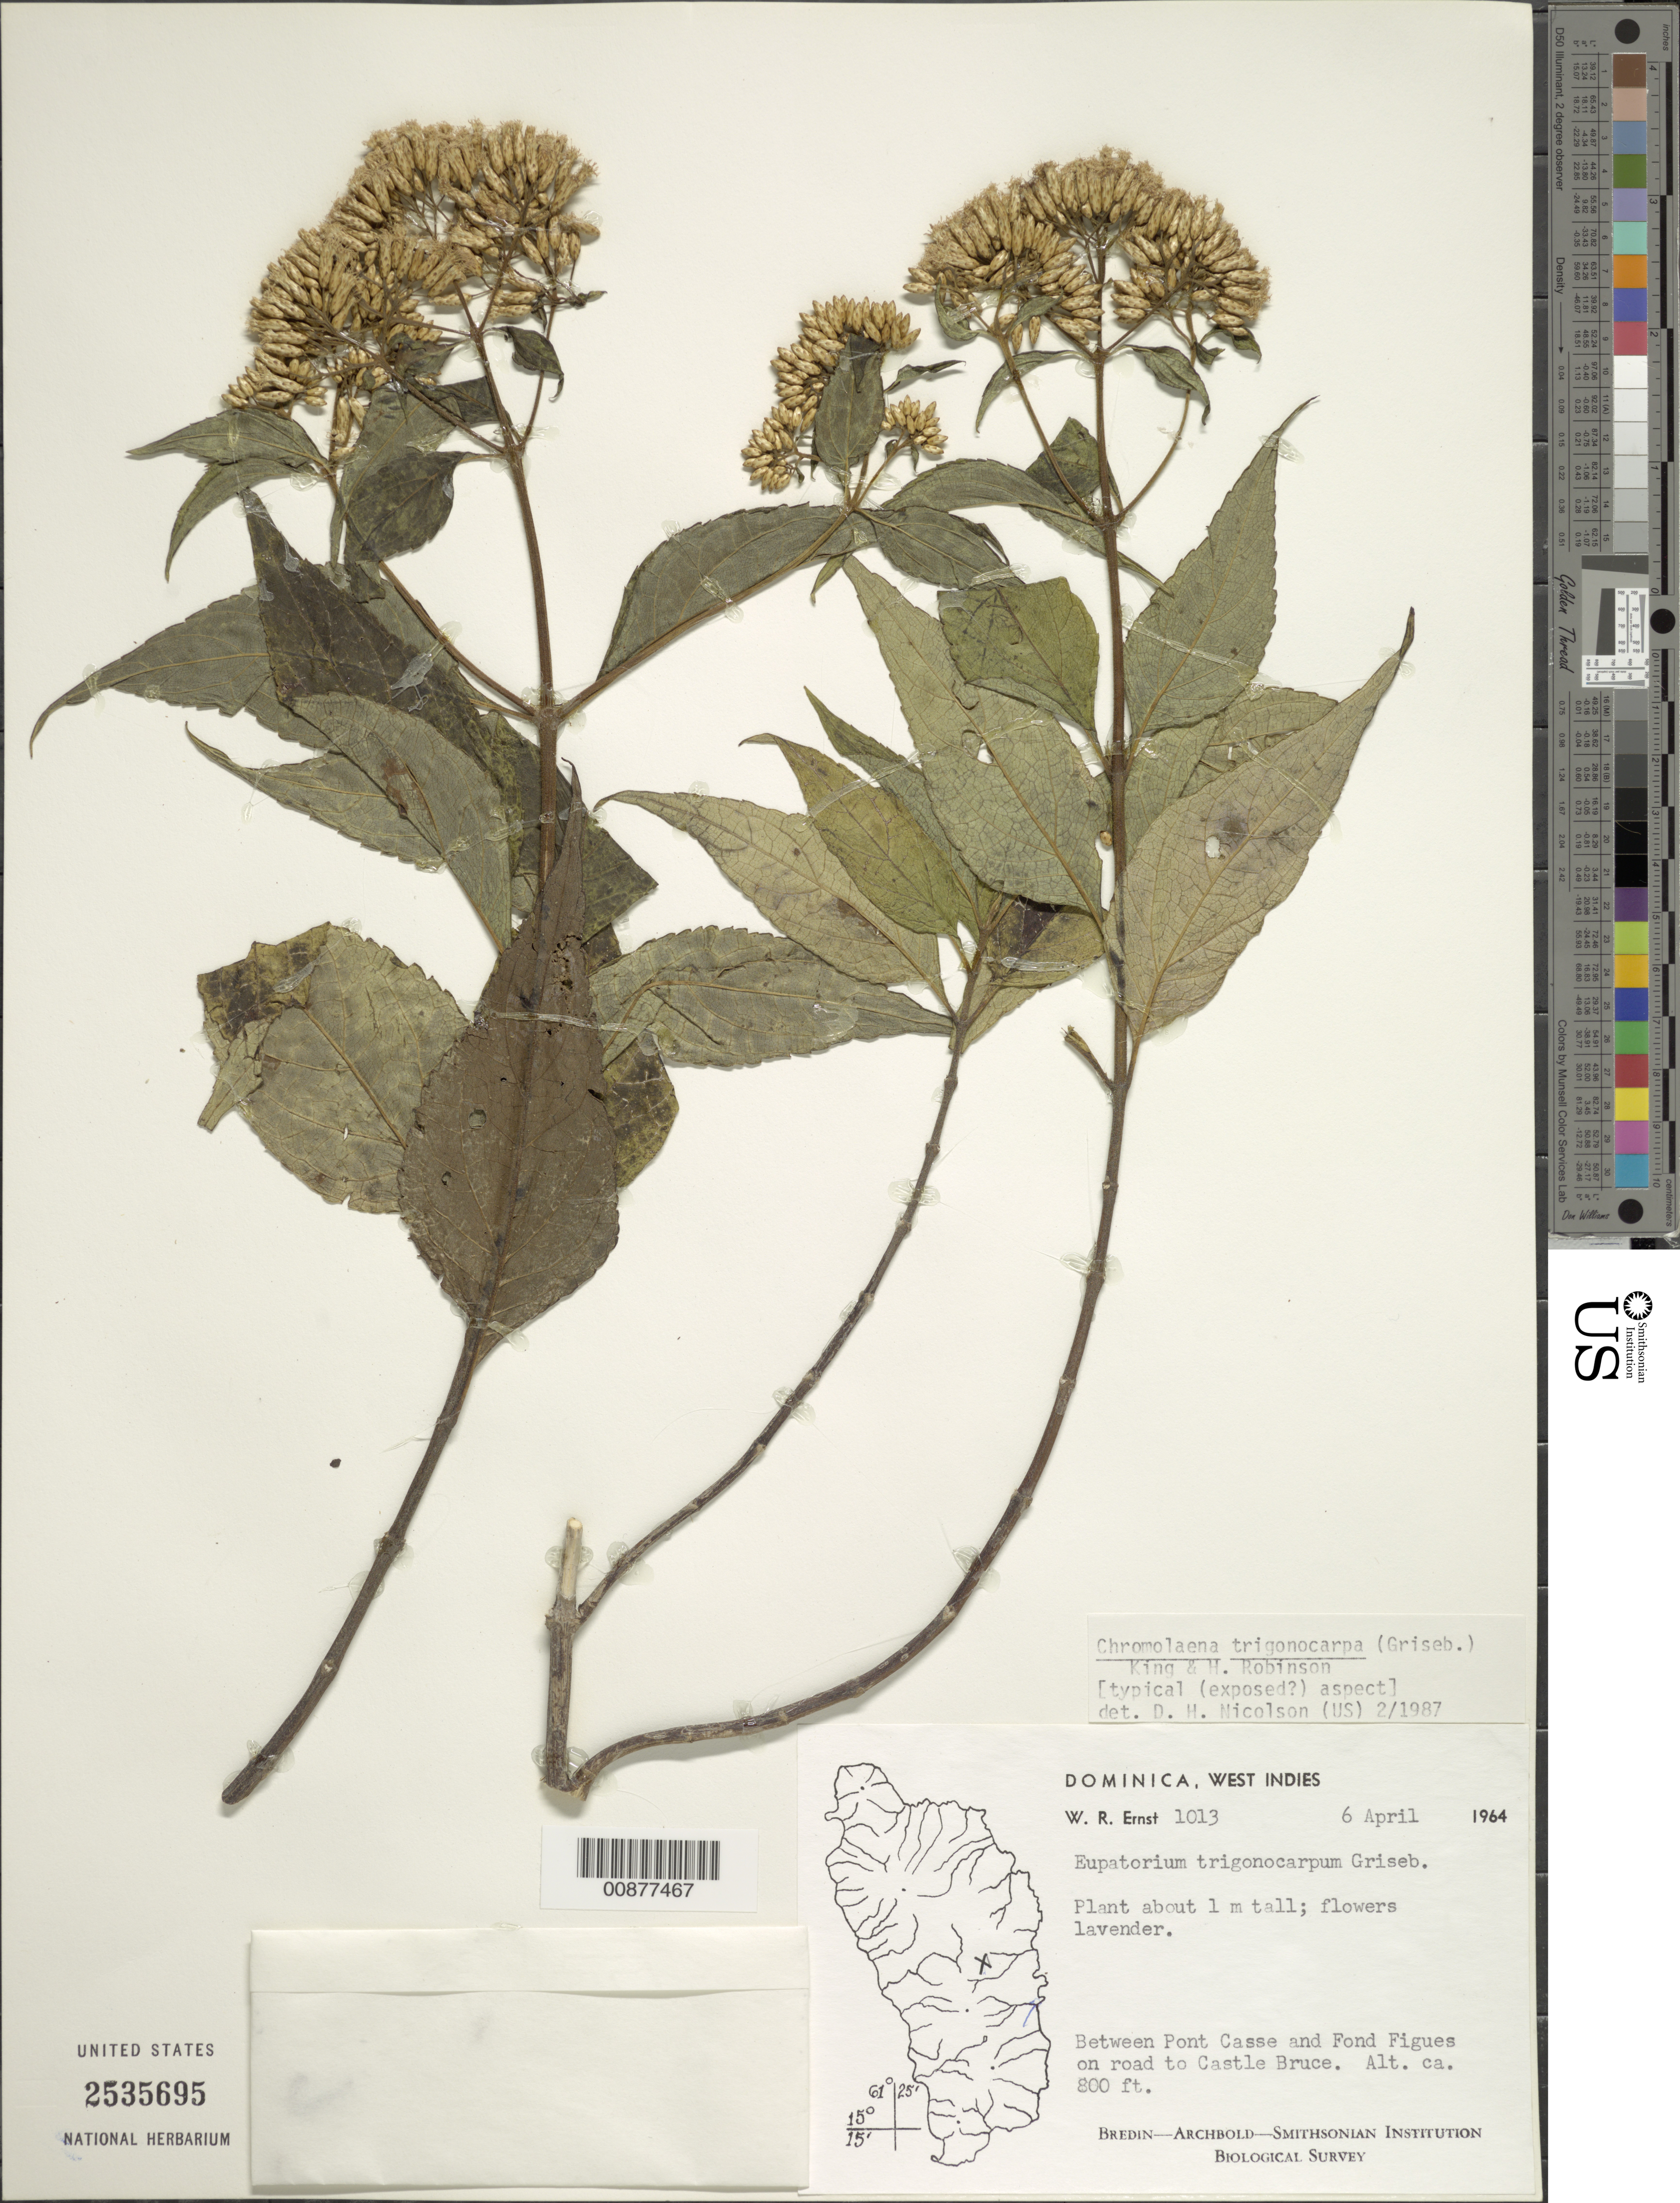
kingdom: Plantae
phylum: Tracheophyta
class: Magnoliopsida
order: Asterales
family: Asteraceae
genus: Chromolaena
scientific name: Chromolaena trigonocarpa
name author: (Griseb.) R.M. King & H. Rob.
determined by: Nicolson, Dan H.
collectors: W. R. Ernst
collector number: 1013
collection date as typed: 06 Apr 1964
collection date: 1964-04-06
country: Dominica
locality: Between Pont Casse and Fond Figues, on road to Castle Bruce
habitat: Along road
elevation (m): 244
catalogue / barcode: US 2535695